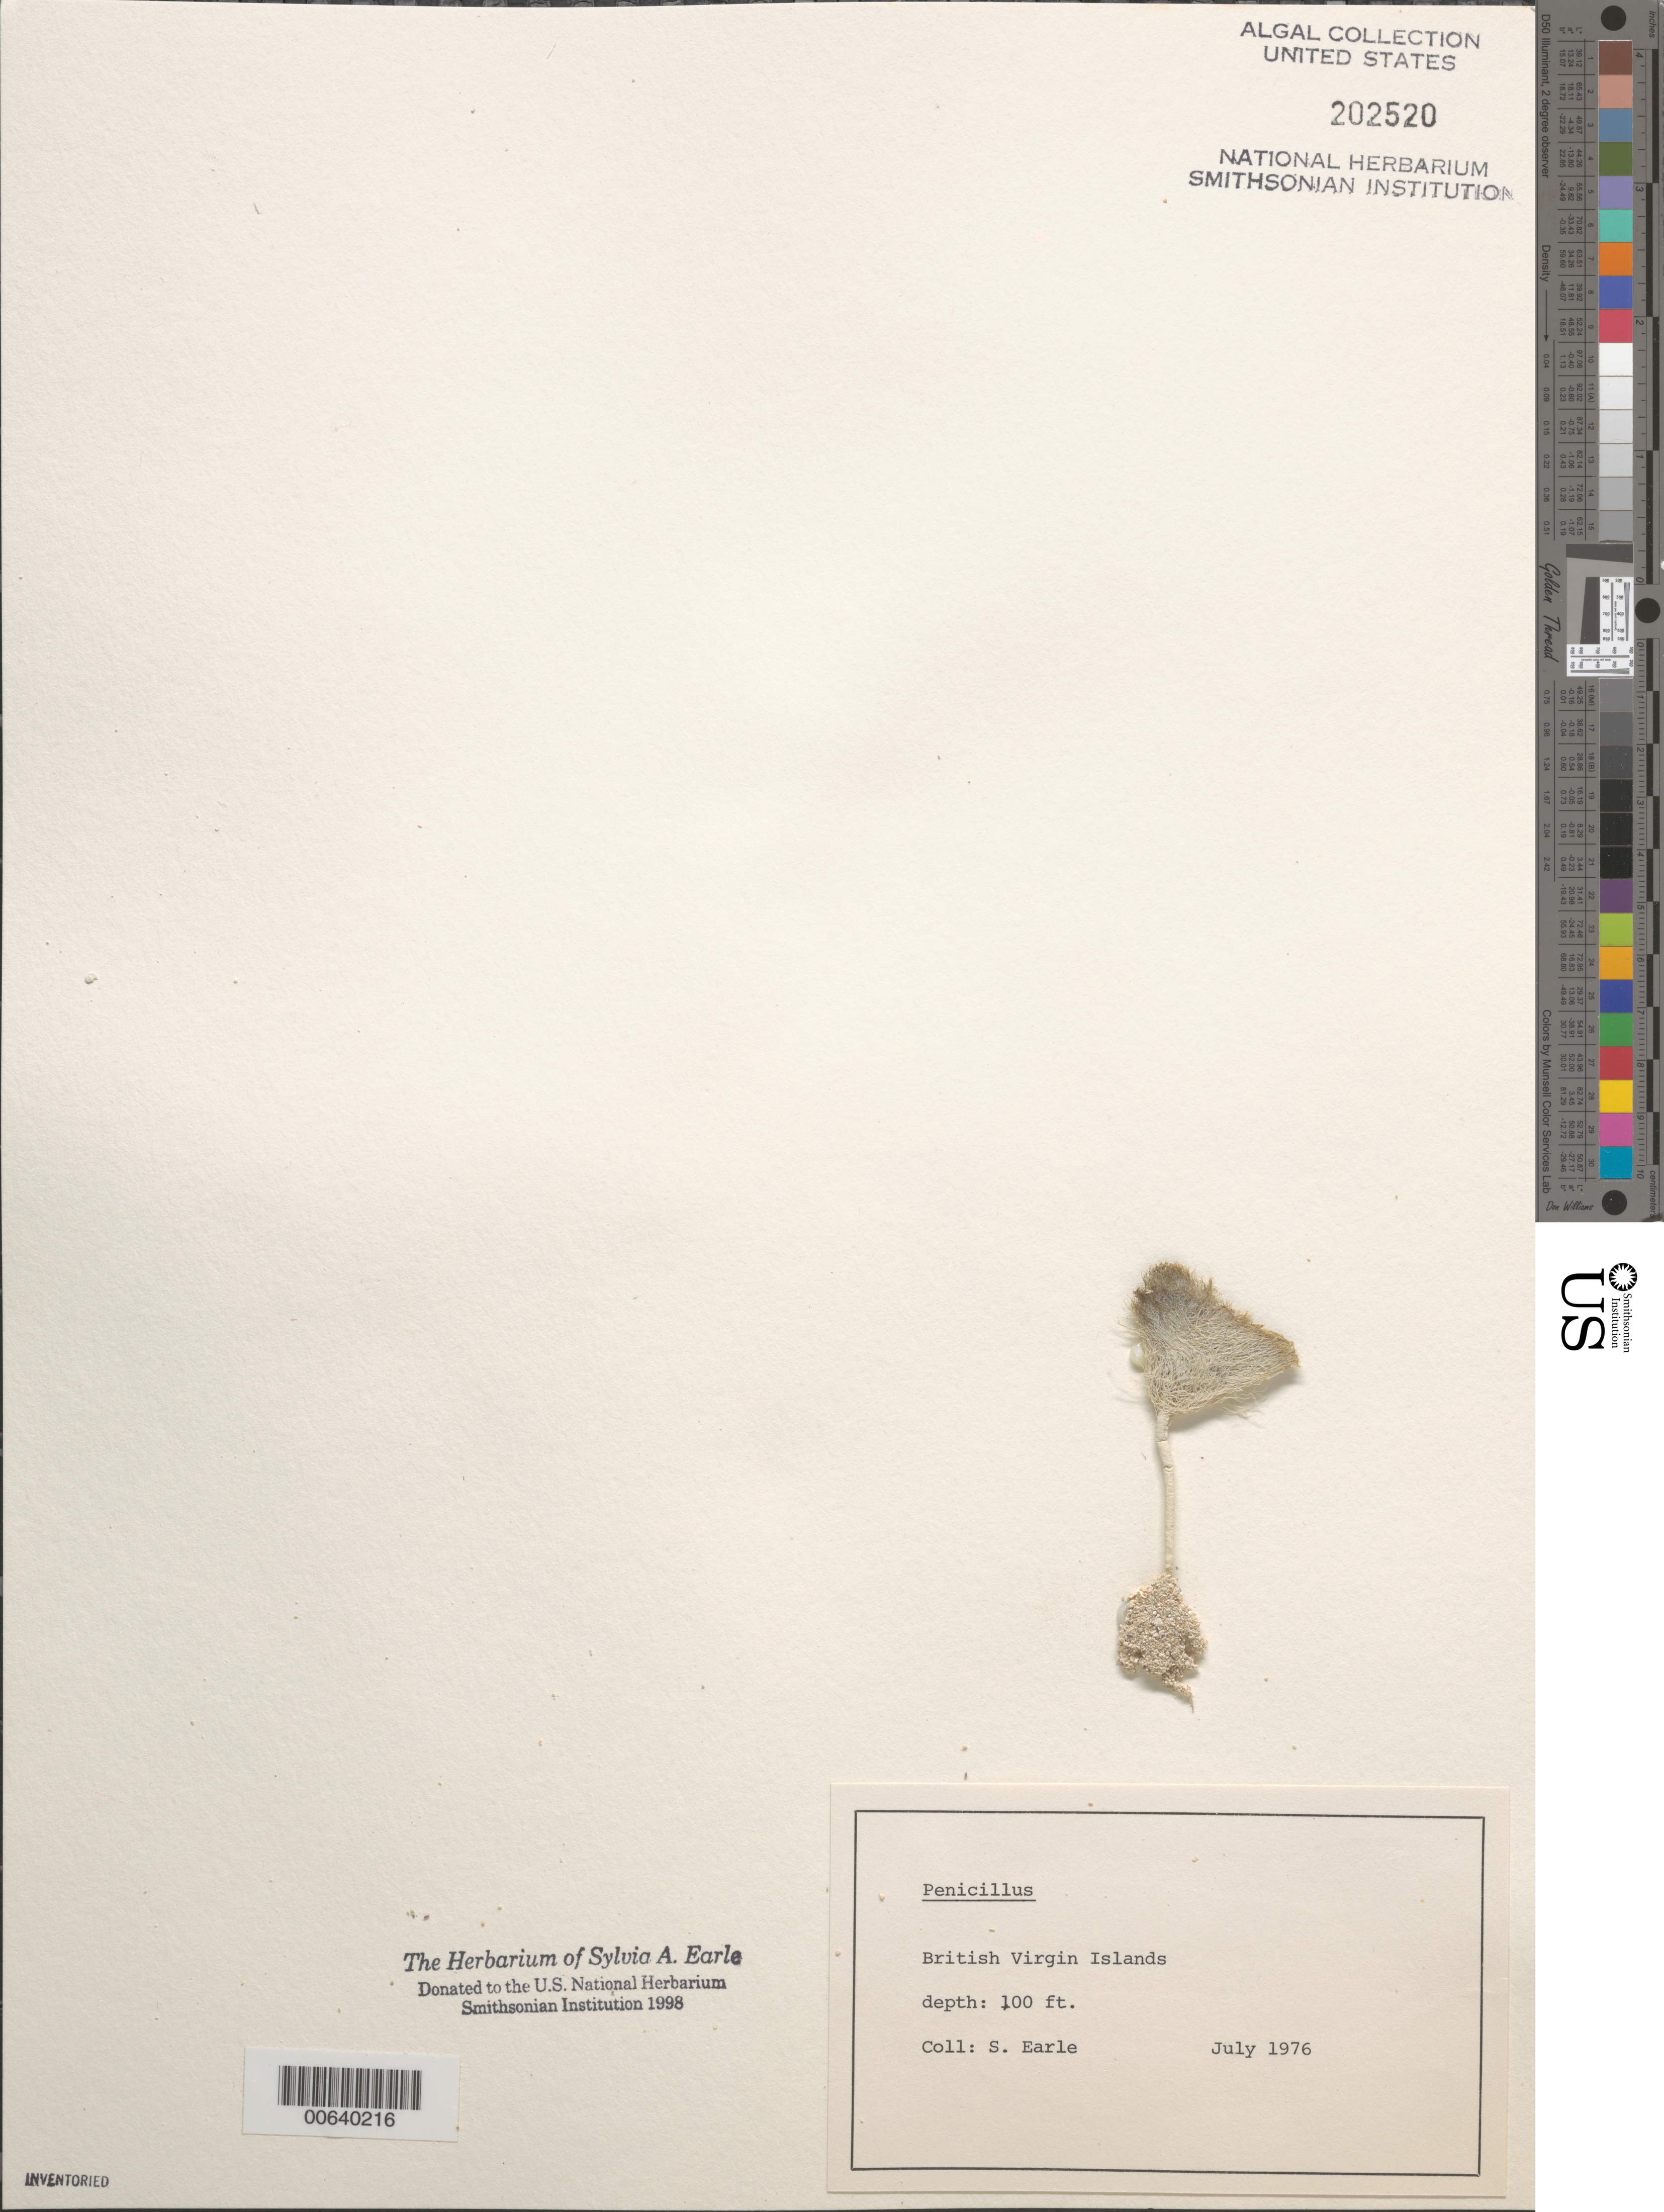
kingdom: Plantae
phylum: Chlorophyta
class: Ulvophyceae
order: Bryopsidales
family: Udoteaceae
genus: Penicillus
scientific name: Penicillus sp.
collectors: S. A. Earle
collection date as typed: Jul 1976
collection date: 1976-07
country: British Virgin Islands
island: Virgin Islands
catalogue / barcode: US 202520